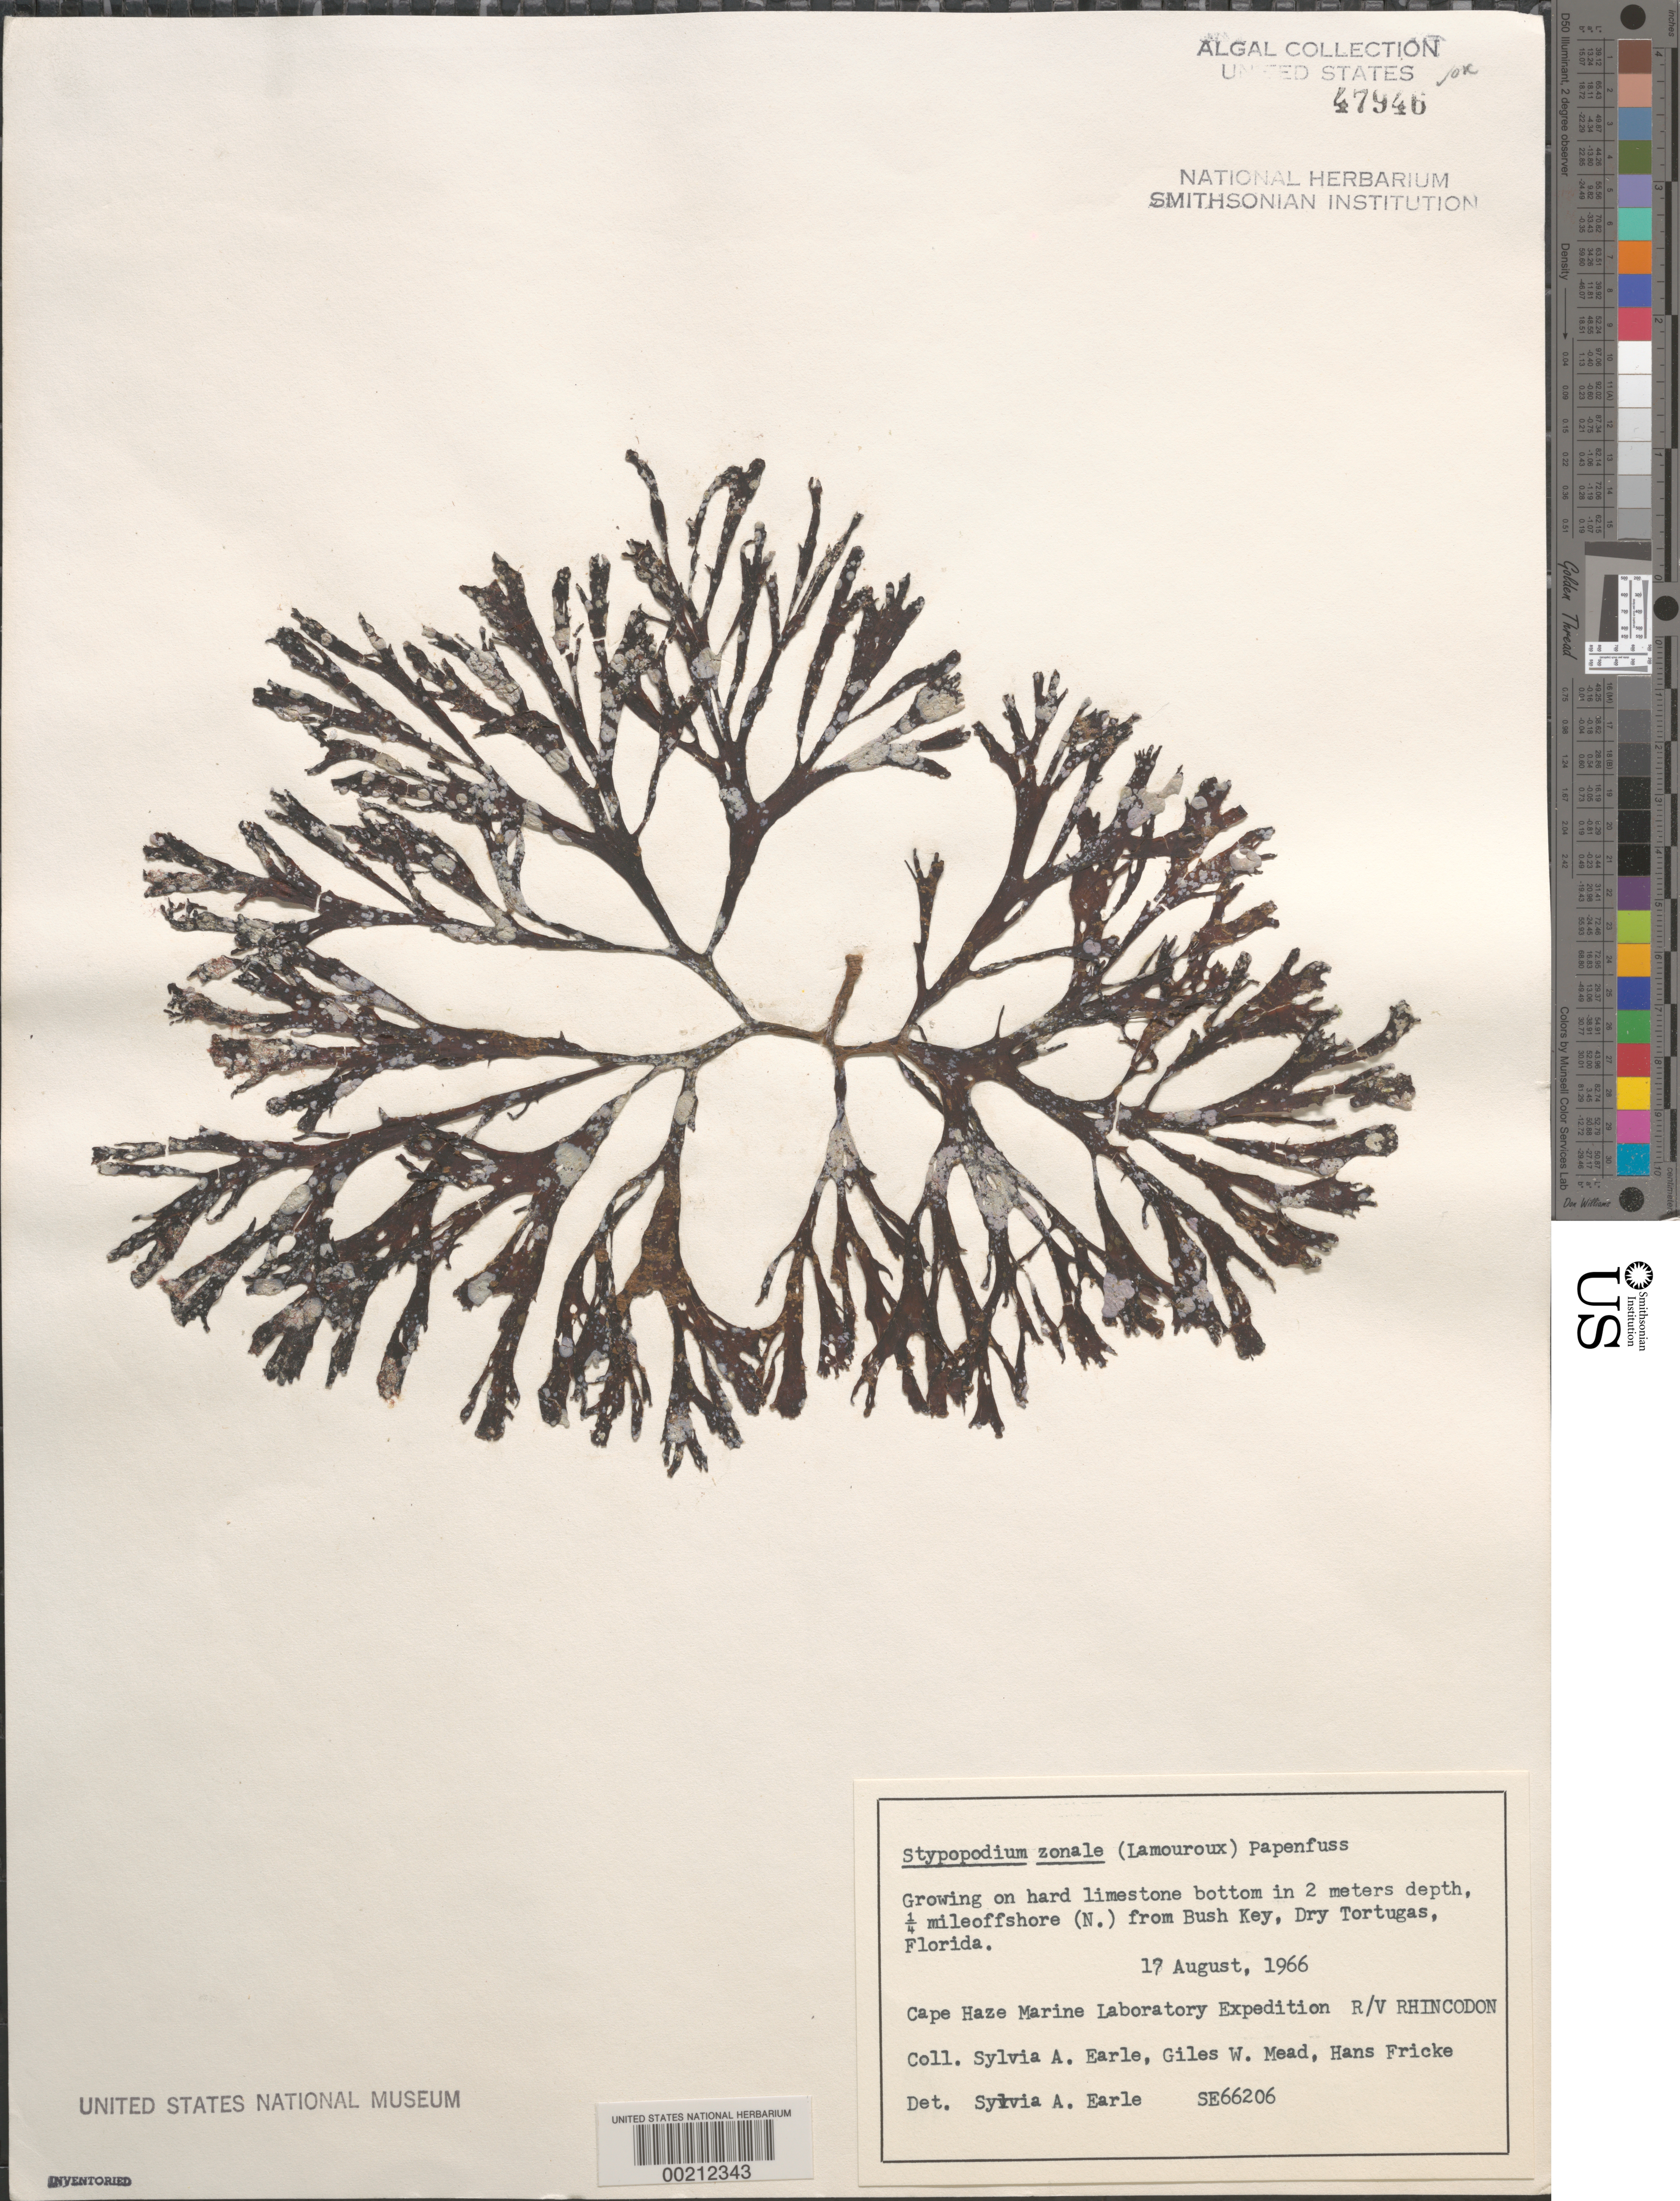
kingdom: Chromista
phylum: Ochrophyta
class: Phaeophyceae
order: Dictyotales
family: Dictyotaceae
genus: Stypopodium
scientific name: Stypopodium zonale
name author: (J.V.Lamouroux) Papenf.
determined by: Earle, S. A.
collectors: S. A. Earle, G. W. Mead & H. Fricke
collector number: Se 66206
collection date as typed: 17 Aug 1966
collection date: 1966-08-17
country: United States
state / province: Florida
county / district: Monroe County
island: Dry Tortugas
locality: North of Bush Key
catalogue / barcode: US 47946